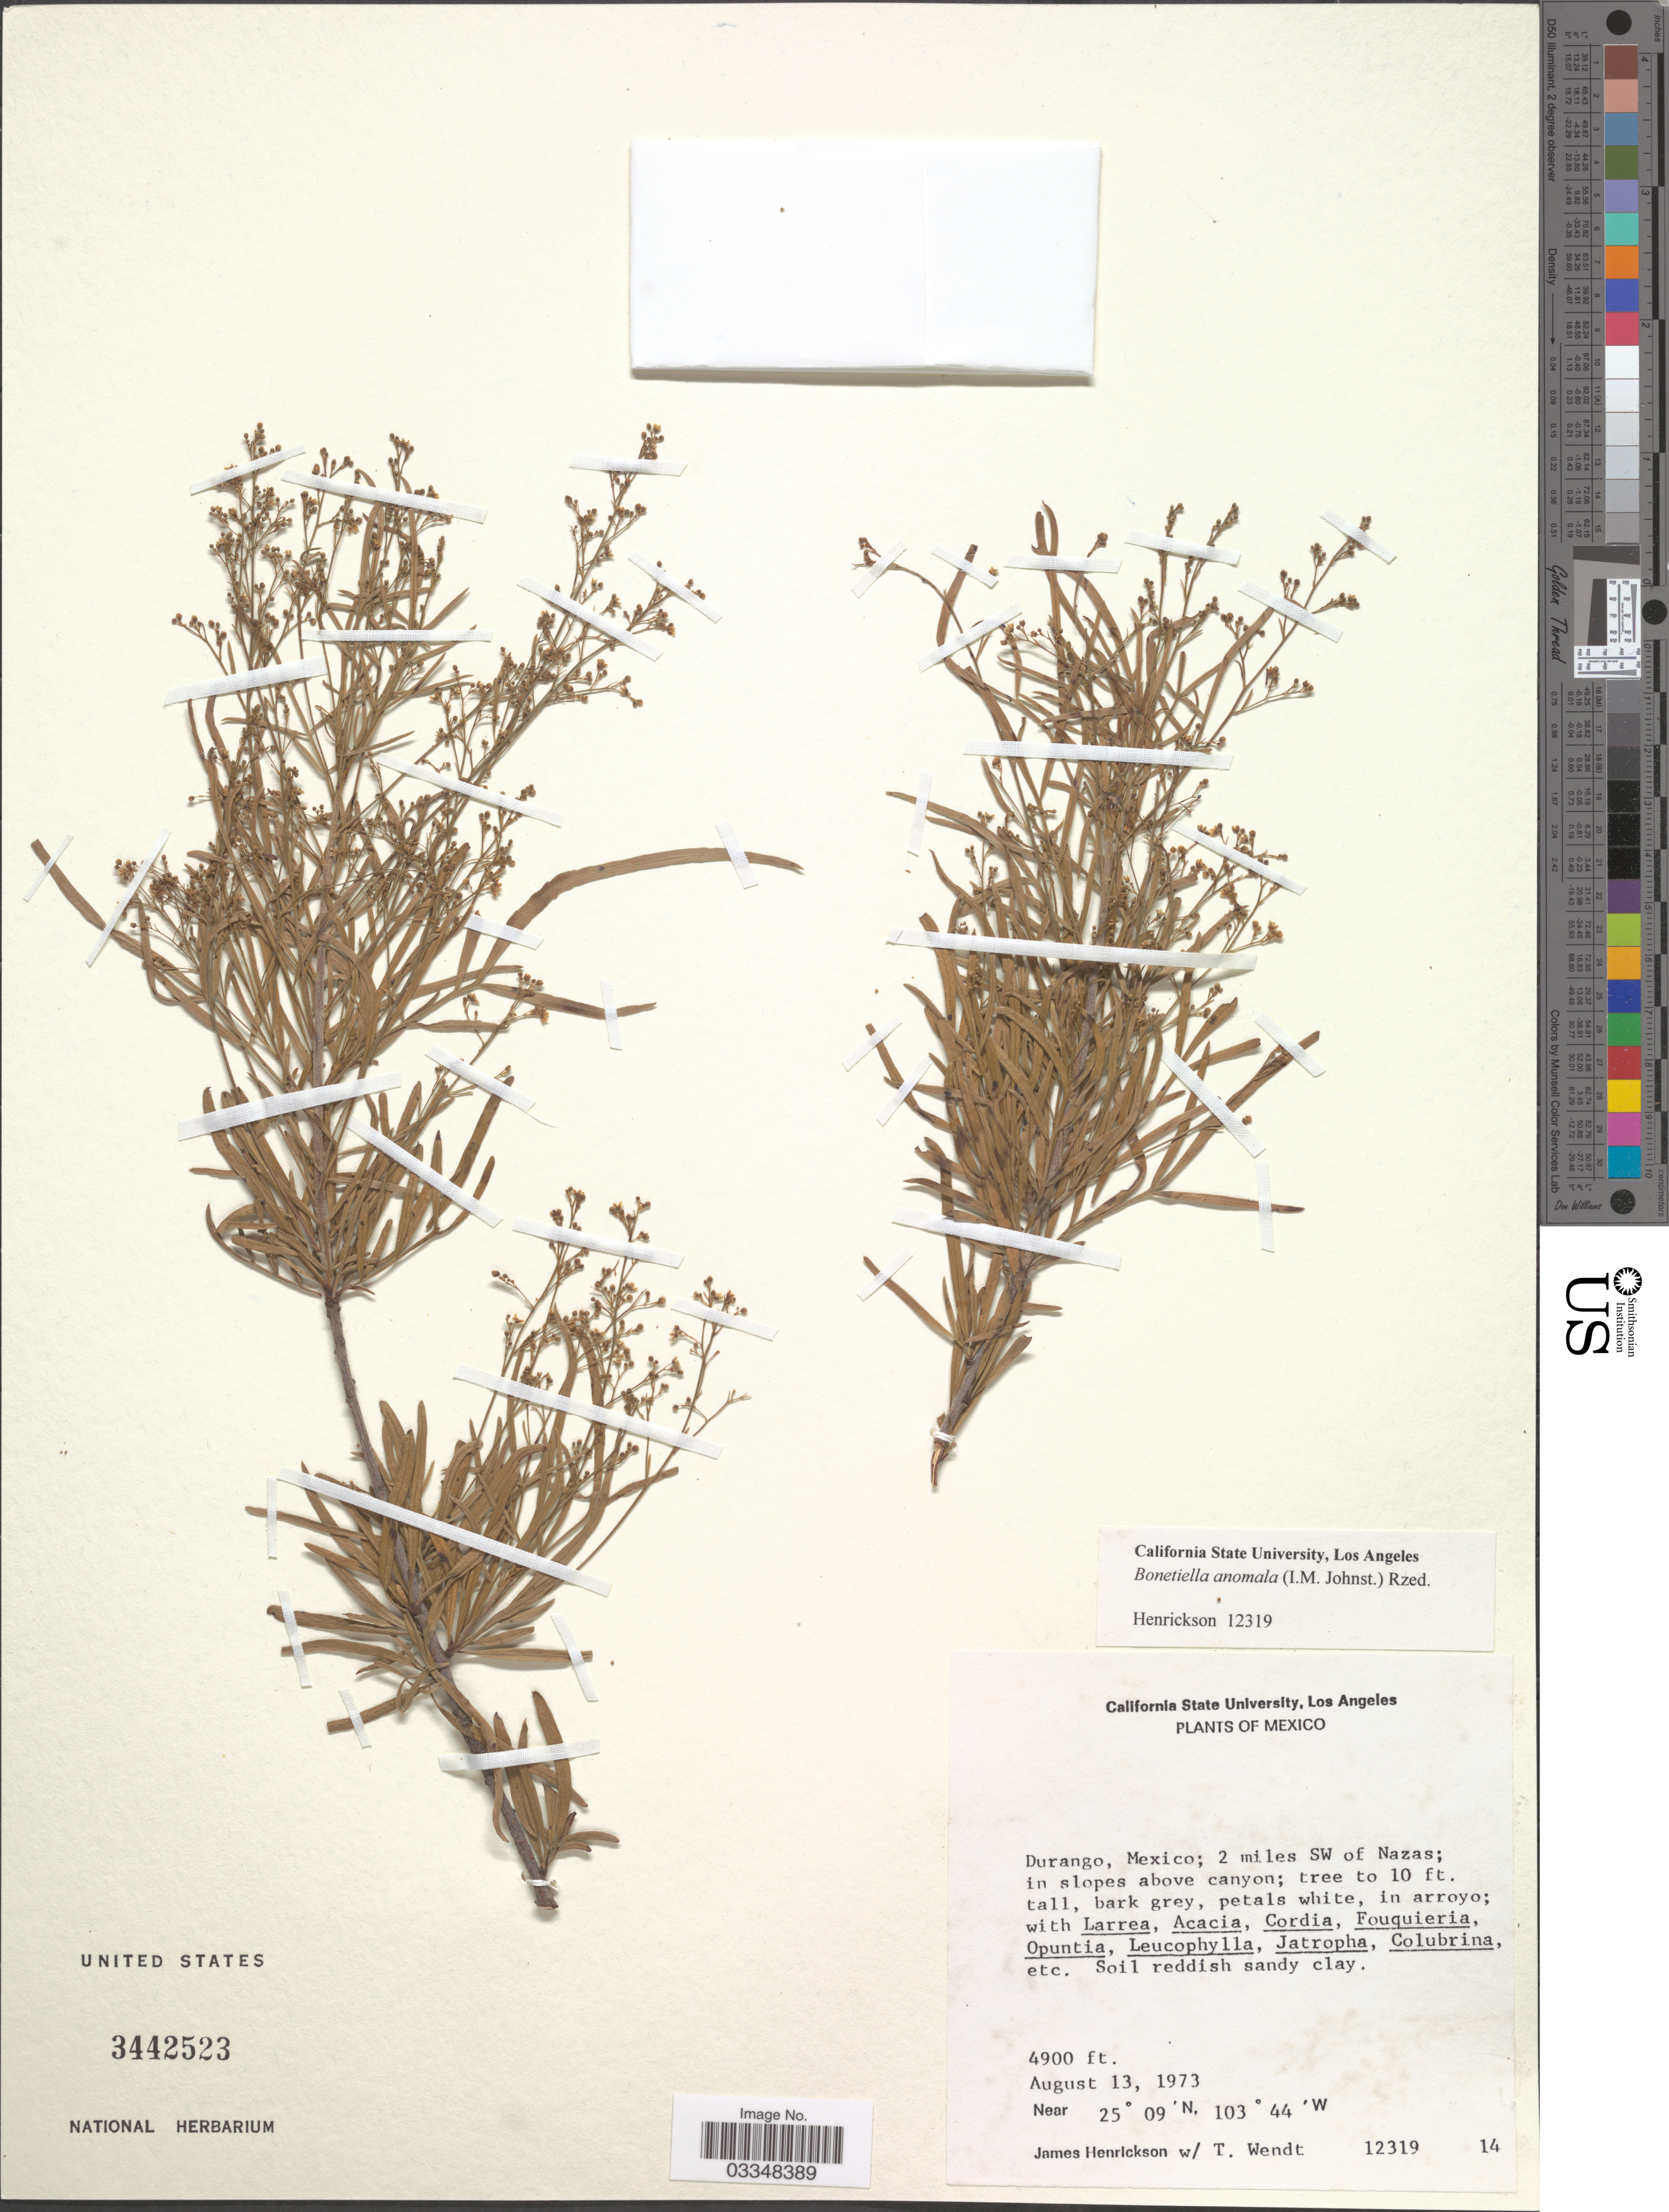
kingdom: Plantae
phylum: Tracheophyta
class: Magnoliopsida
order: Sapindales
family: Anacardiaceae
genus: Bonetiella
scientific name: Bonetiella anomala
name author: (I.M. Johnst.) Rzed.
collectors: J. Henrickson & T. L. Wendt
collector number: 1231914?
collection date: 1973-08-13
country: Mexico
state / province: Durango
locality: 2 miles SW of Nazas; in slopes above canyon.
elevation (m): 1494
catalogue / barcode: US 3442523